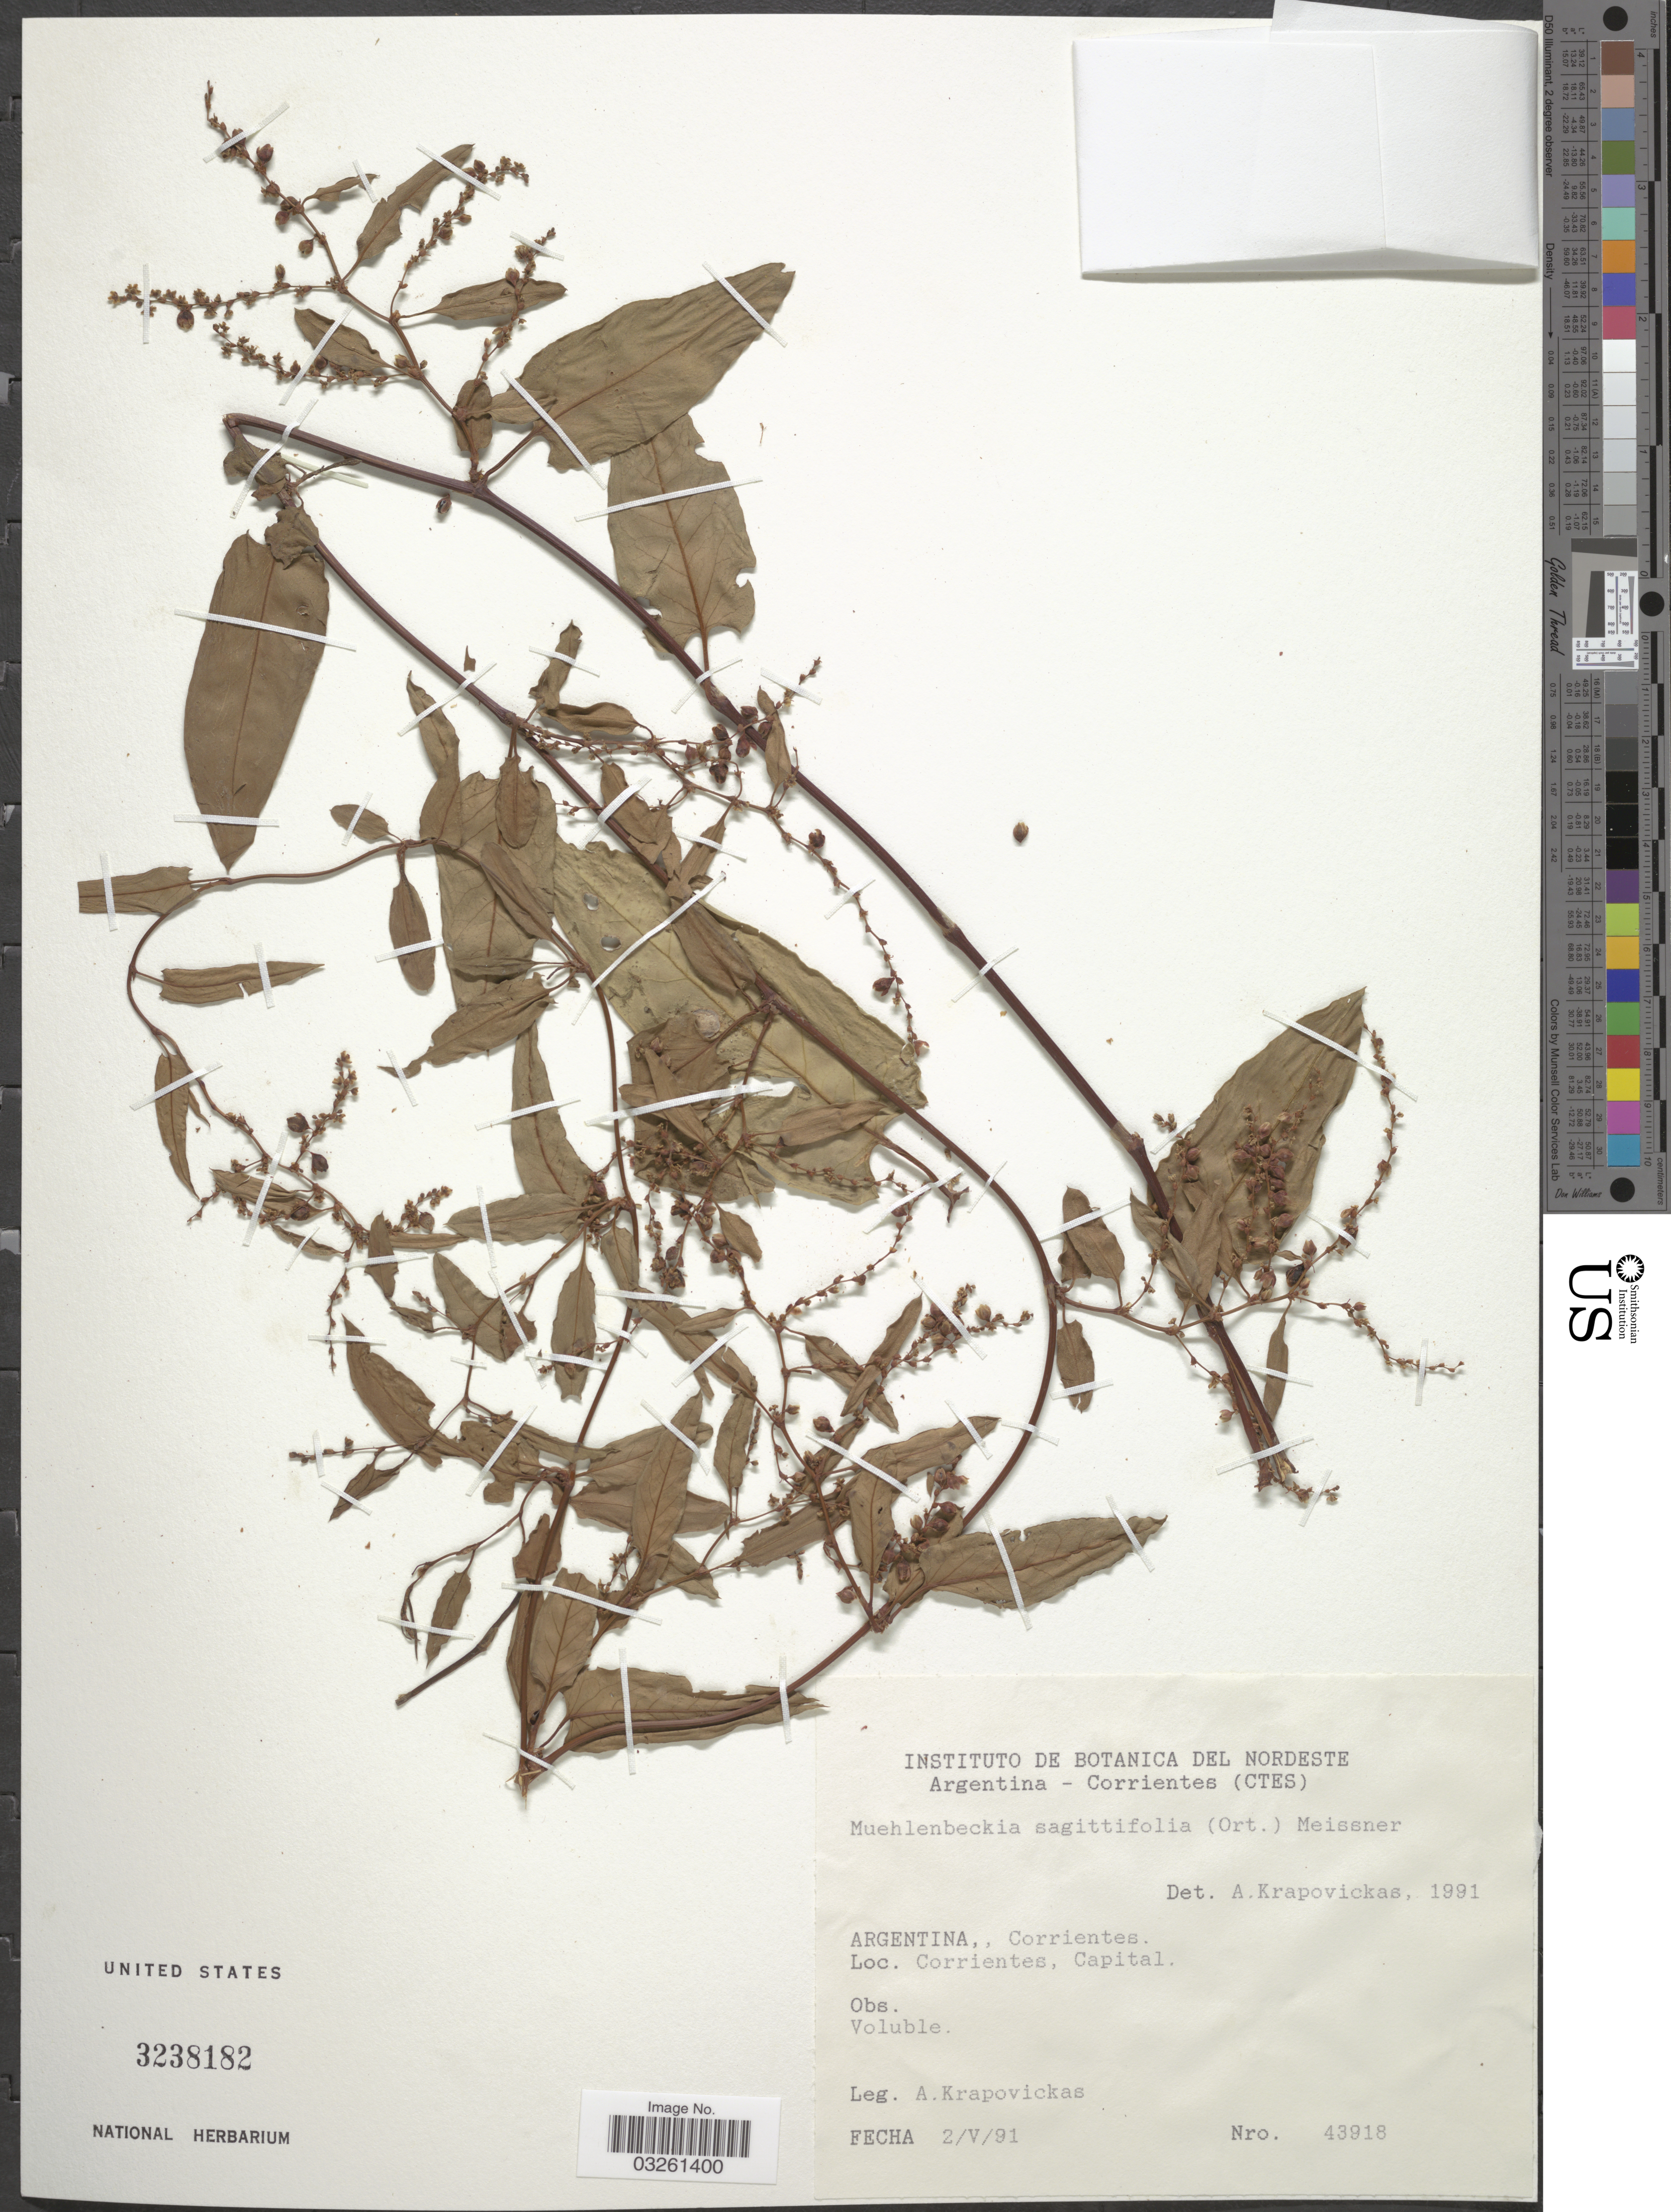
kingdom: Plantae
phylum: Tracheophyta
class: Magnoliopsida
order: Caryophyllales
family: Polygonaceae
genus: Muehlenbeckia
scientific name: Muehlenbeckia sagittifolia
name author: (Ortega) Meisn.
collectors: A. Krapovickas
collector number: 43918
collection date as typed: Transcribed d/m/y: 2/5/91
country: Argentina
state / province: Corrientes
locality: Corrientes, Capital.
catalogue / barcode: US 3238182